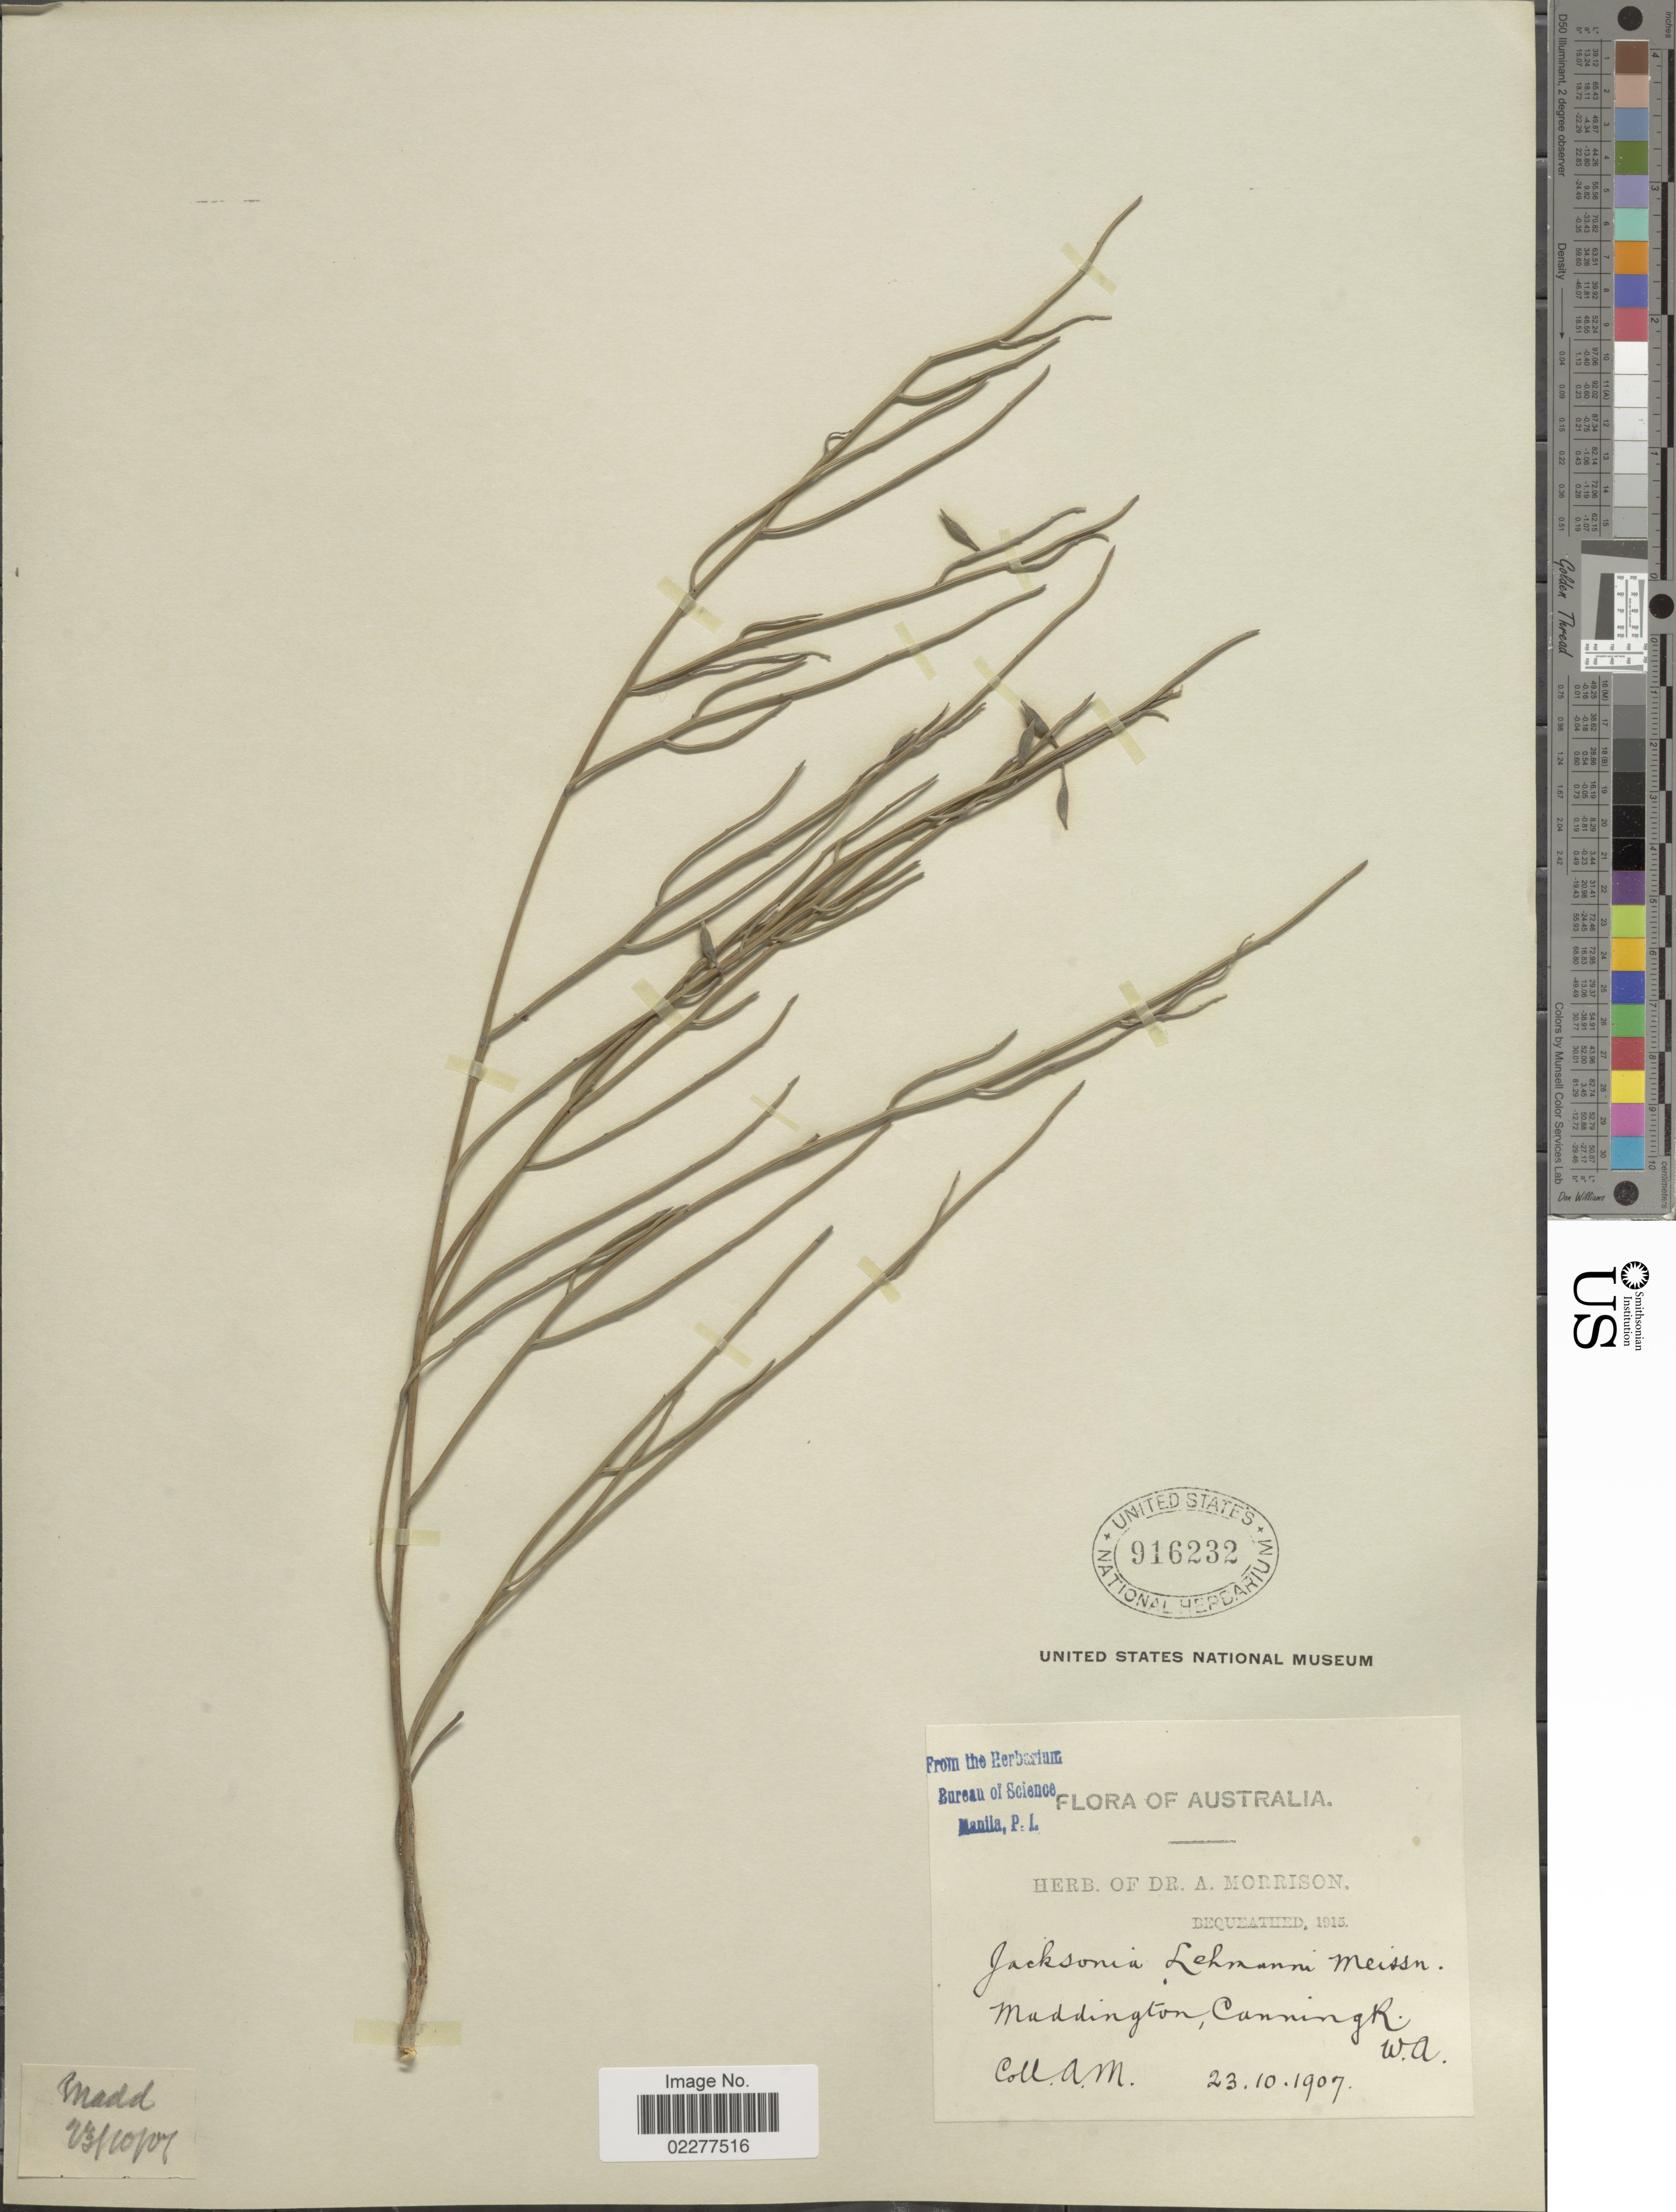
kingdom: Plantae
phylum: Tracheophyta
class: Magnoliopsida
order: Fabales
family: Fabaceae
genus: Jacksonia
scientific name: Jacksonia lehmannii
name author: Meisn.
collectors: A. Morrison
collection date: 1907-10-23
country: Australia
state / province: Western Australia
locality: Maddington, Canning R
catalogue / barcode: US 916232